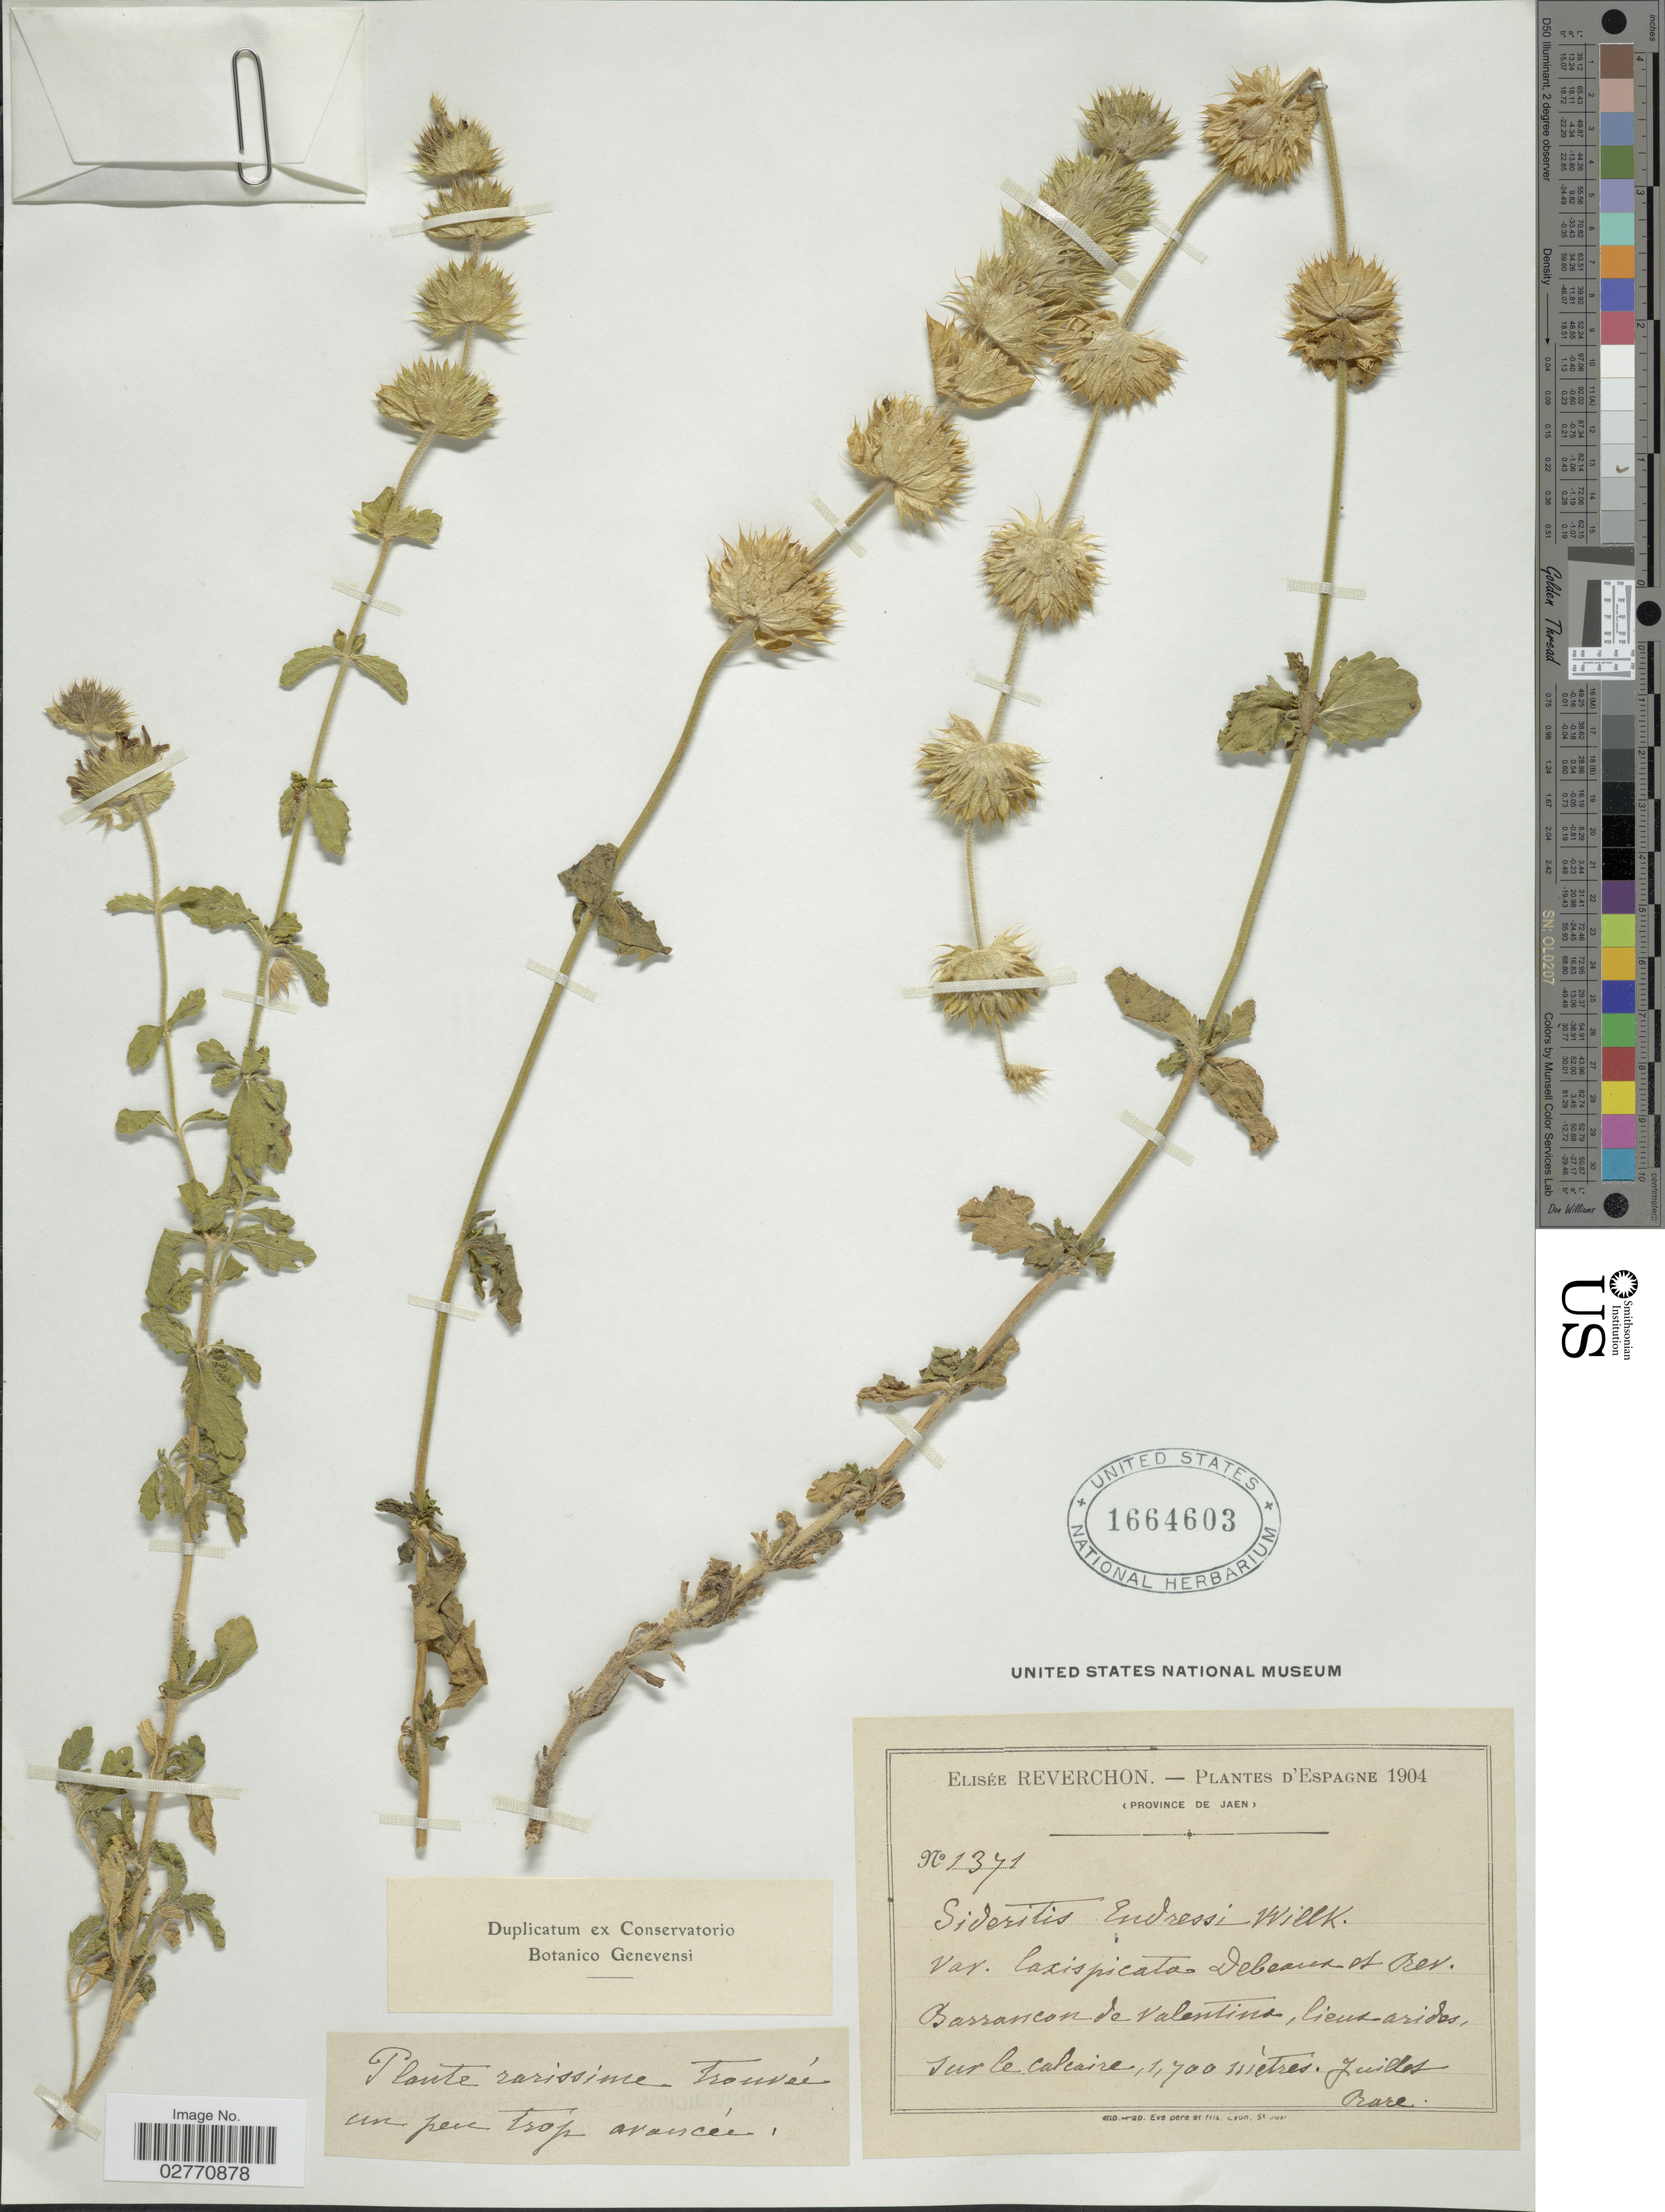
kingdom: Plantae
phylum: Tracheophyta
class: Magnoliopsida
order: Lamiales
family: Lamiaceae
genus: Sideritis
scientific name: Sideritis endressii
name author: Willk.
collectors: E. Reverchon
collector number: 1371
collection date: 1904-07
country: Spain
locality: D'Espagne. Province de Jaen. Barrancon de Valentino, lieux-aridos sur le calcaire.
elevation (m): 1700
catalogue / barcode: US 1664603